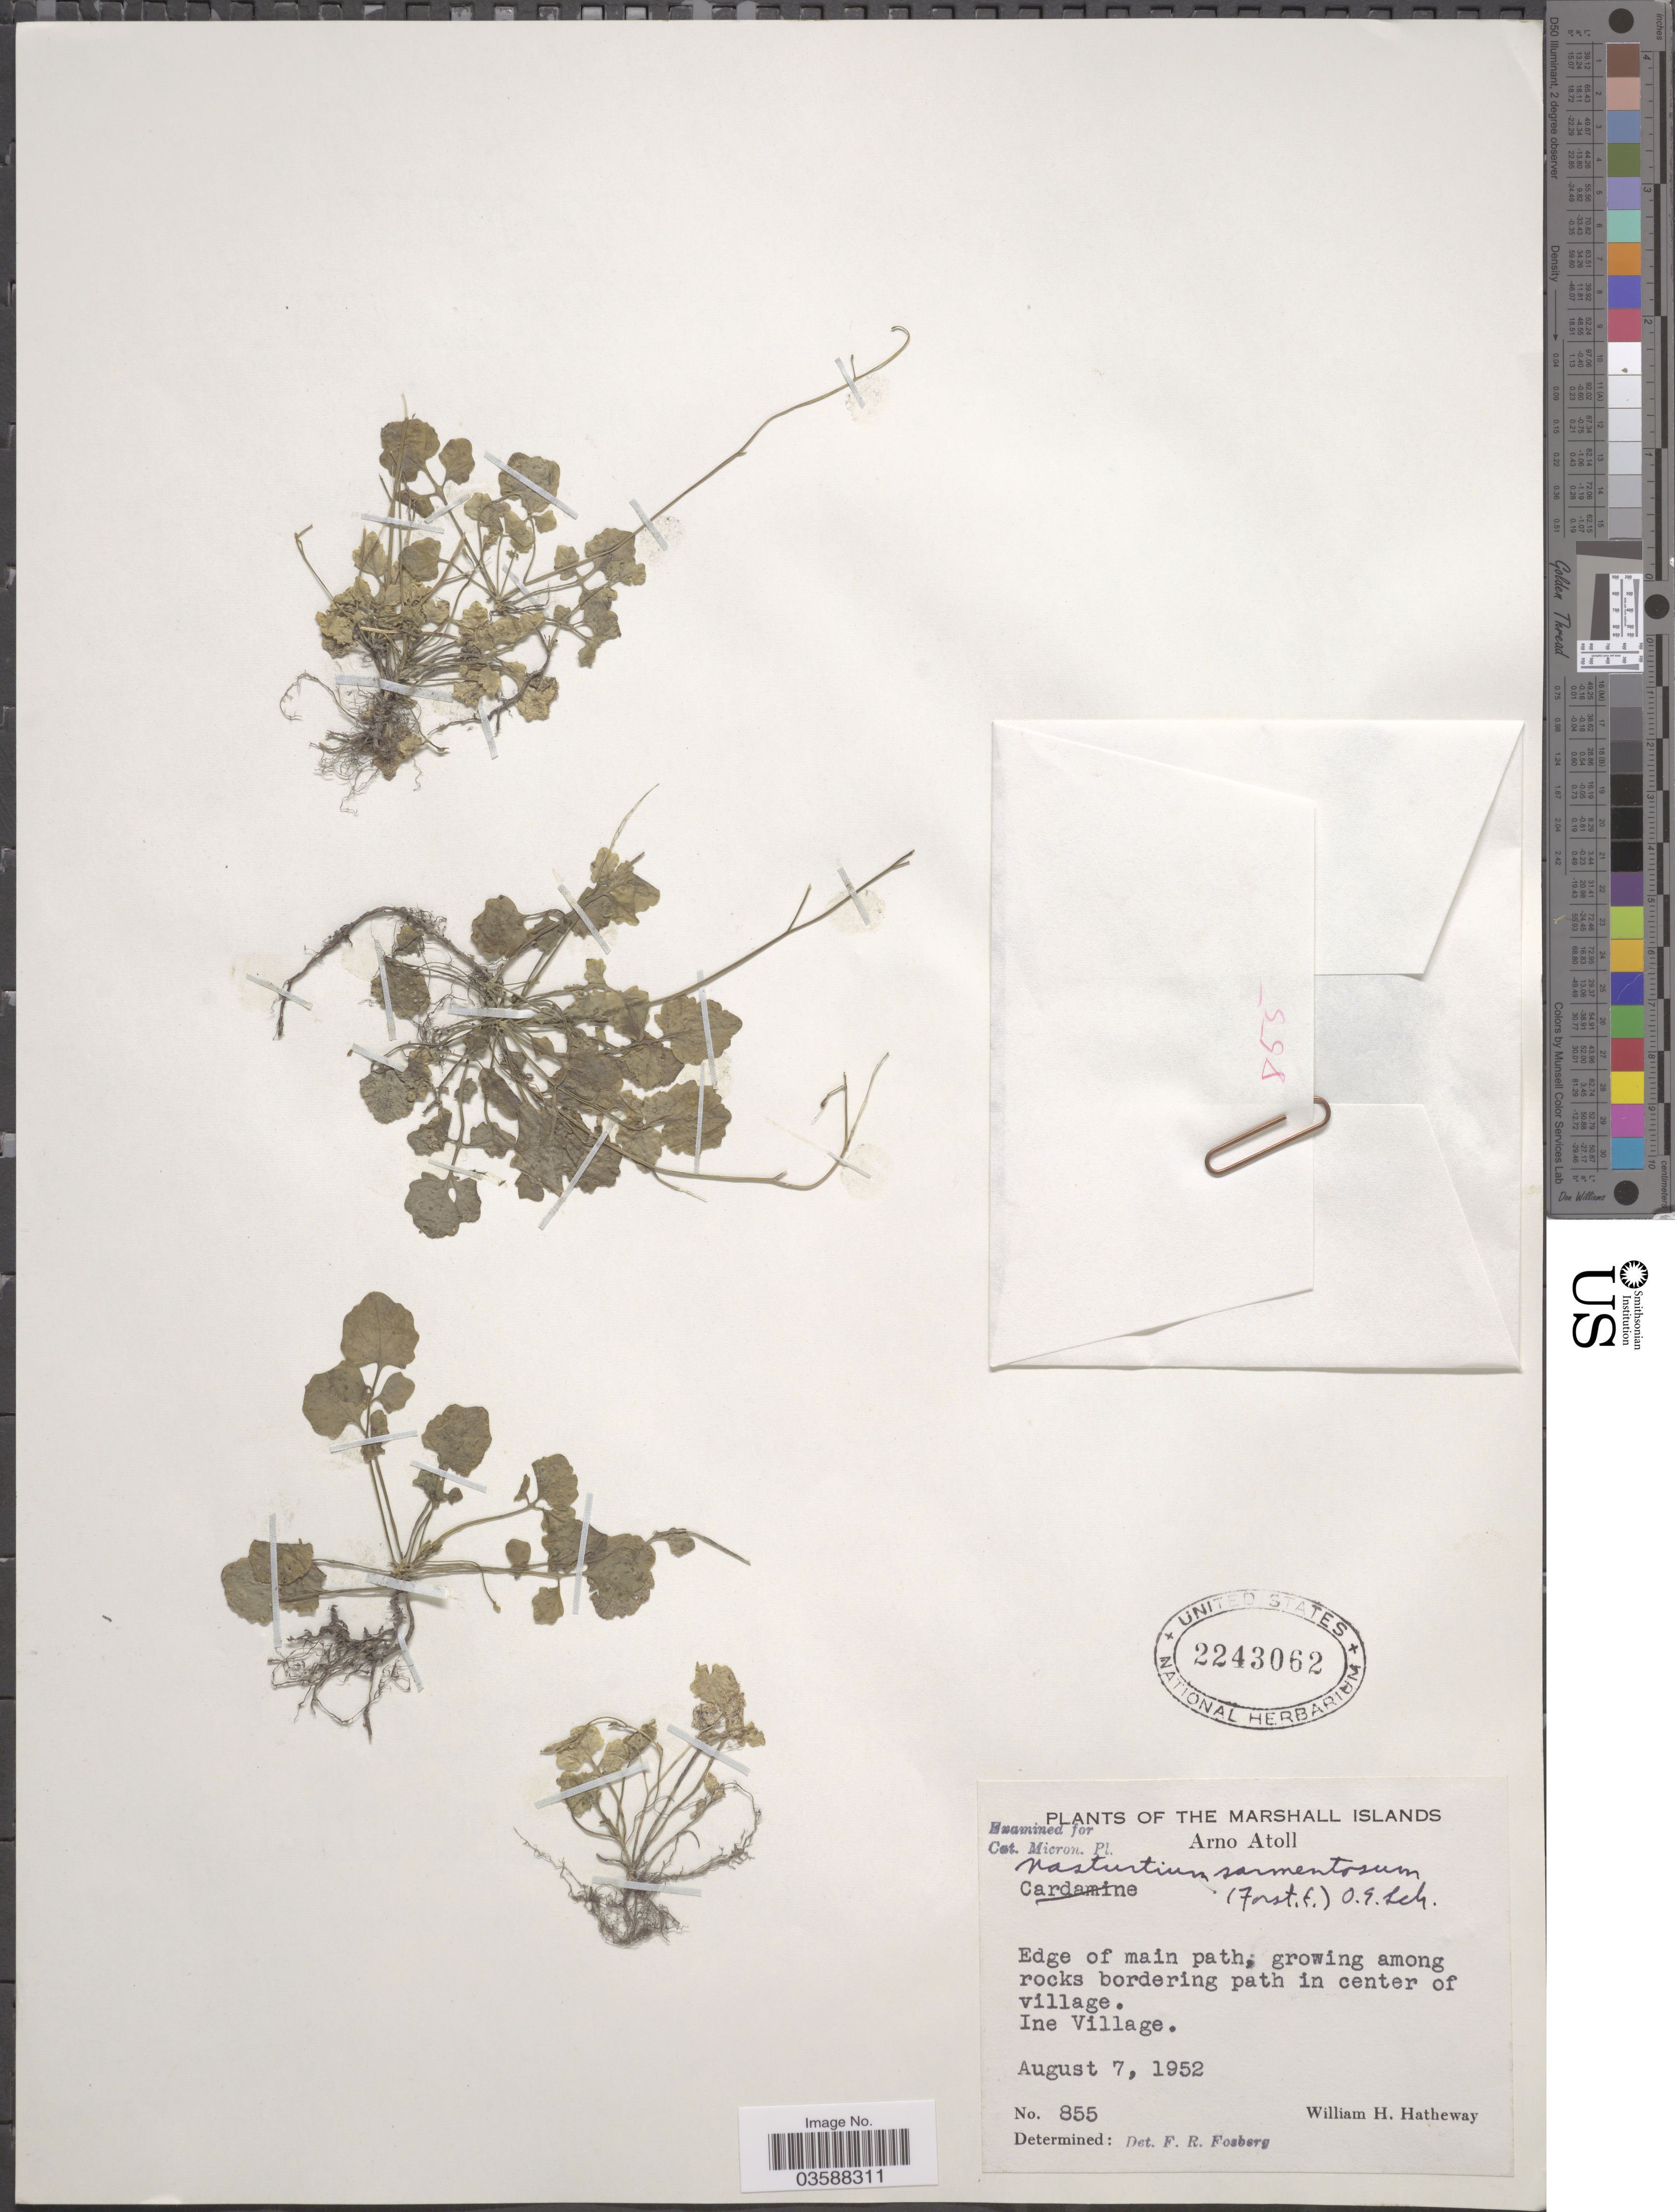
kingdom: Plantae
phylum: Tracheophyta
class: Magnoliopsida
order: Brassicales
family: Brassicaceae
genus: Rorippa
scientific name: Rorippa sarmentosa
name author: (Sol. ex G. Forst.) J.F. Macbr.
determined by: Strong, M. T., (US), Smithsonian Institution - National Museum of Natural History (UNITED STATES)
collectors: W. H. Hatheway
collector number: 855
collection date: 1952-08-07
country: Marshall Islands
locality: Arno Atoll. Edge of main path, growing among rocks bordering path in center of village. Ine Village.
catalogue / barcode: US 2243062